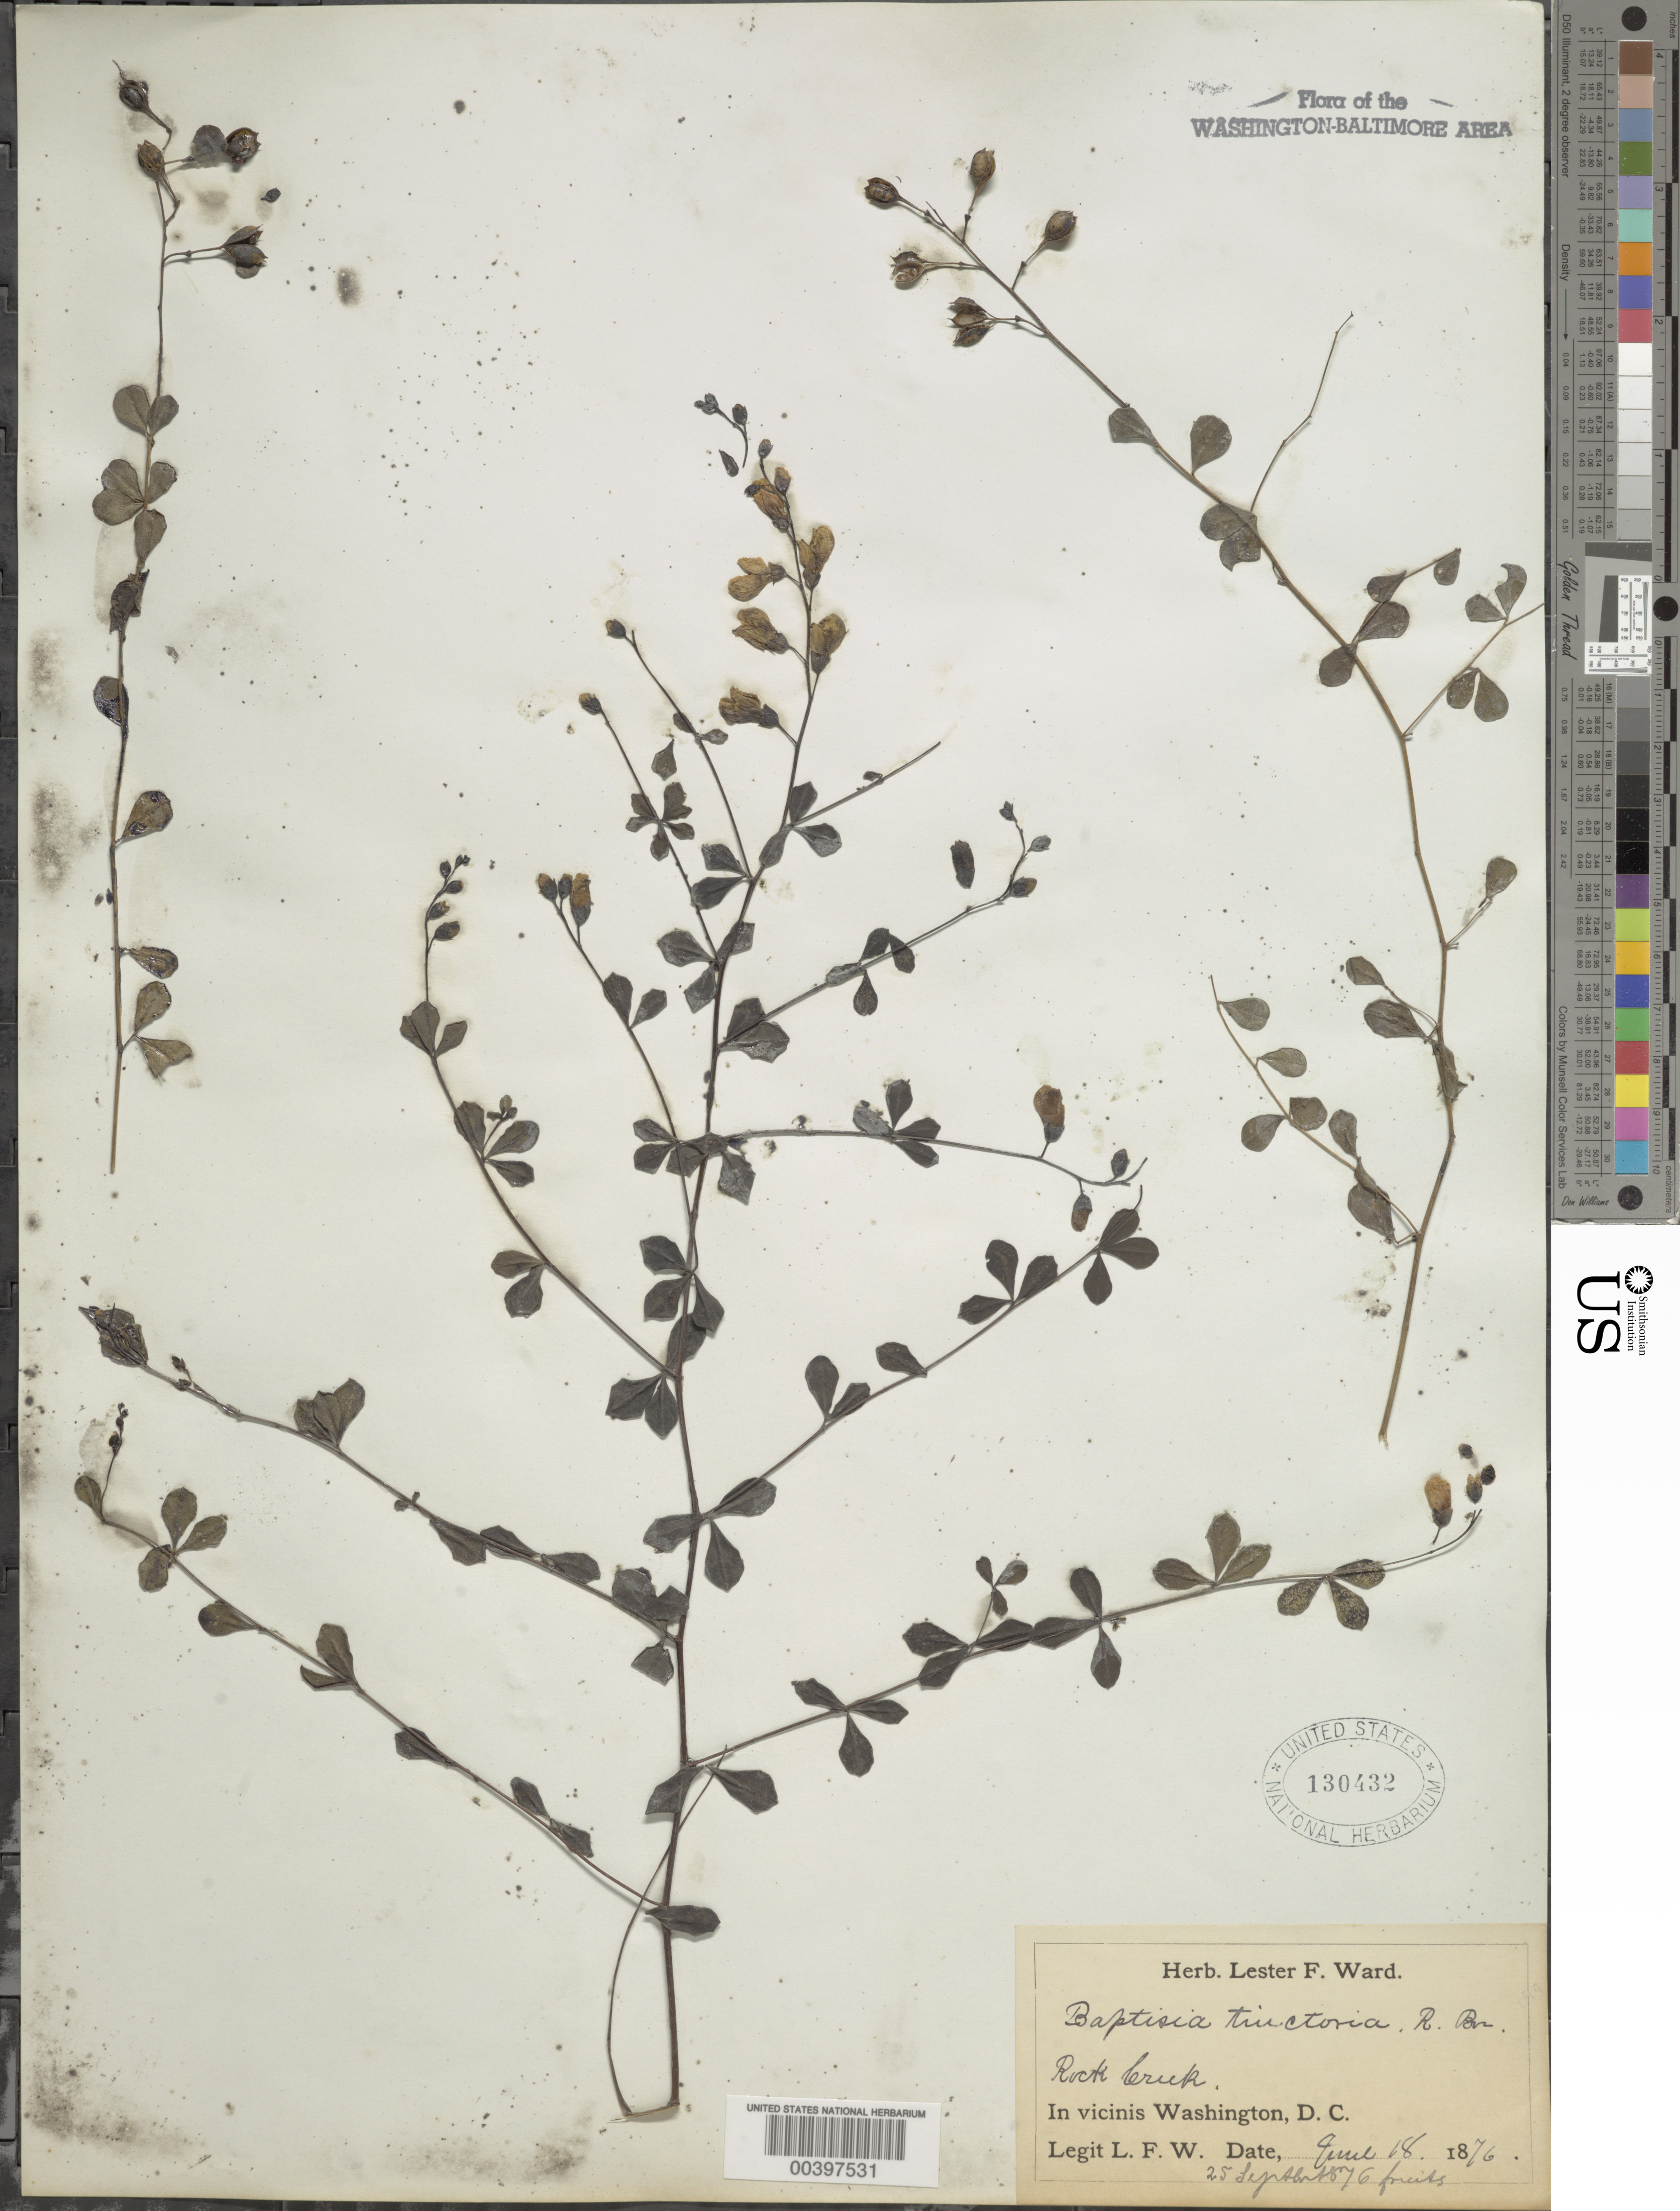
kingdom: Plantae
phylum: Tracheophyta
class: Magnoliopsida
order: Fabales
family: Fabaceae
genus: Baptisia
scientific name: Baptisia tinctoria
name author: (L.) R. Br.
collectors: L. F. Ward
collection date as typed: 18 Jun 1876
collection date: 1876-06-18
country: United States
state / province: District of Columbia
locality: Rock Creek Rock Creek Park and vicinity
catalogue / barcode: US 130432